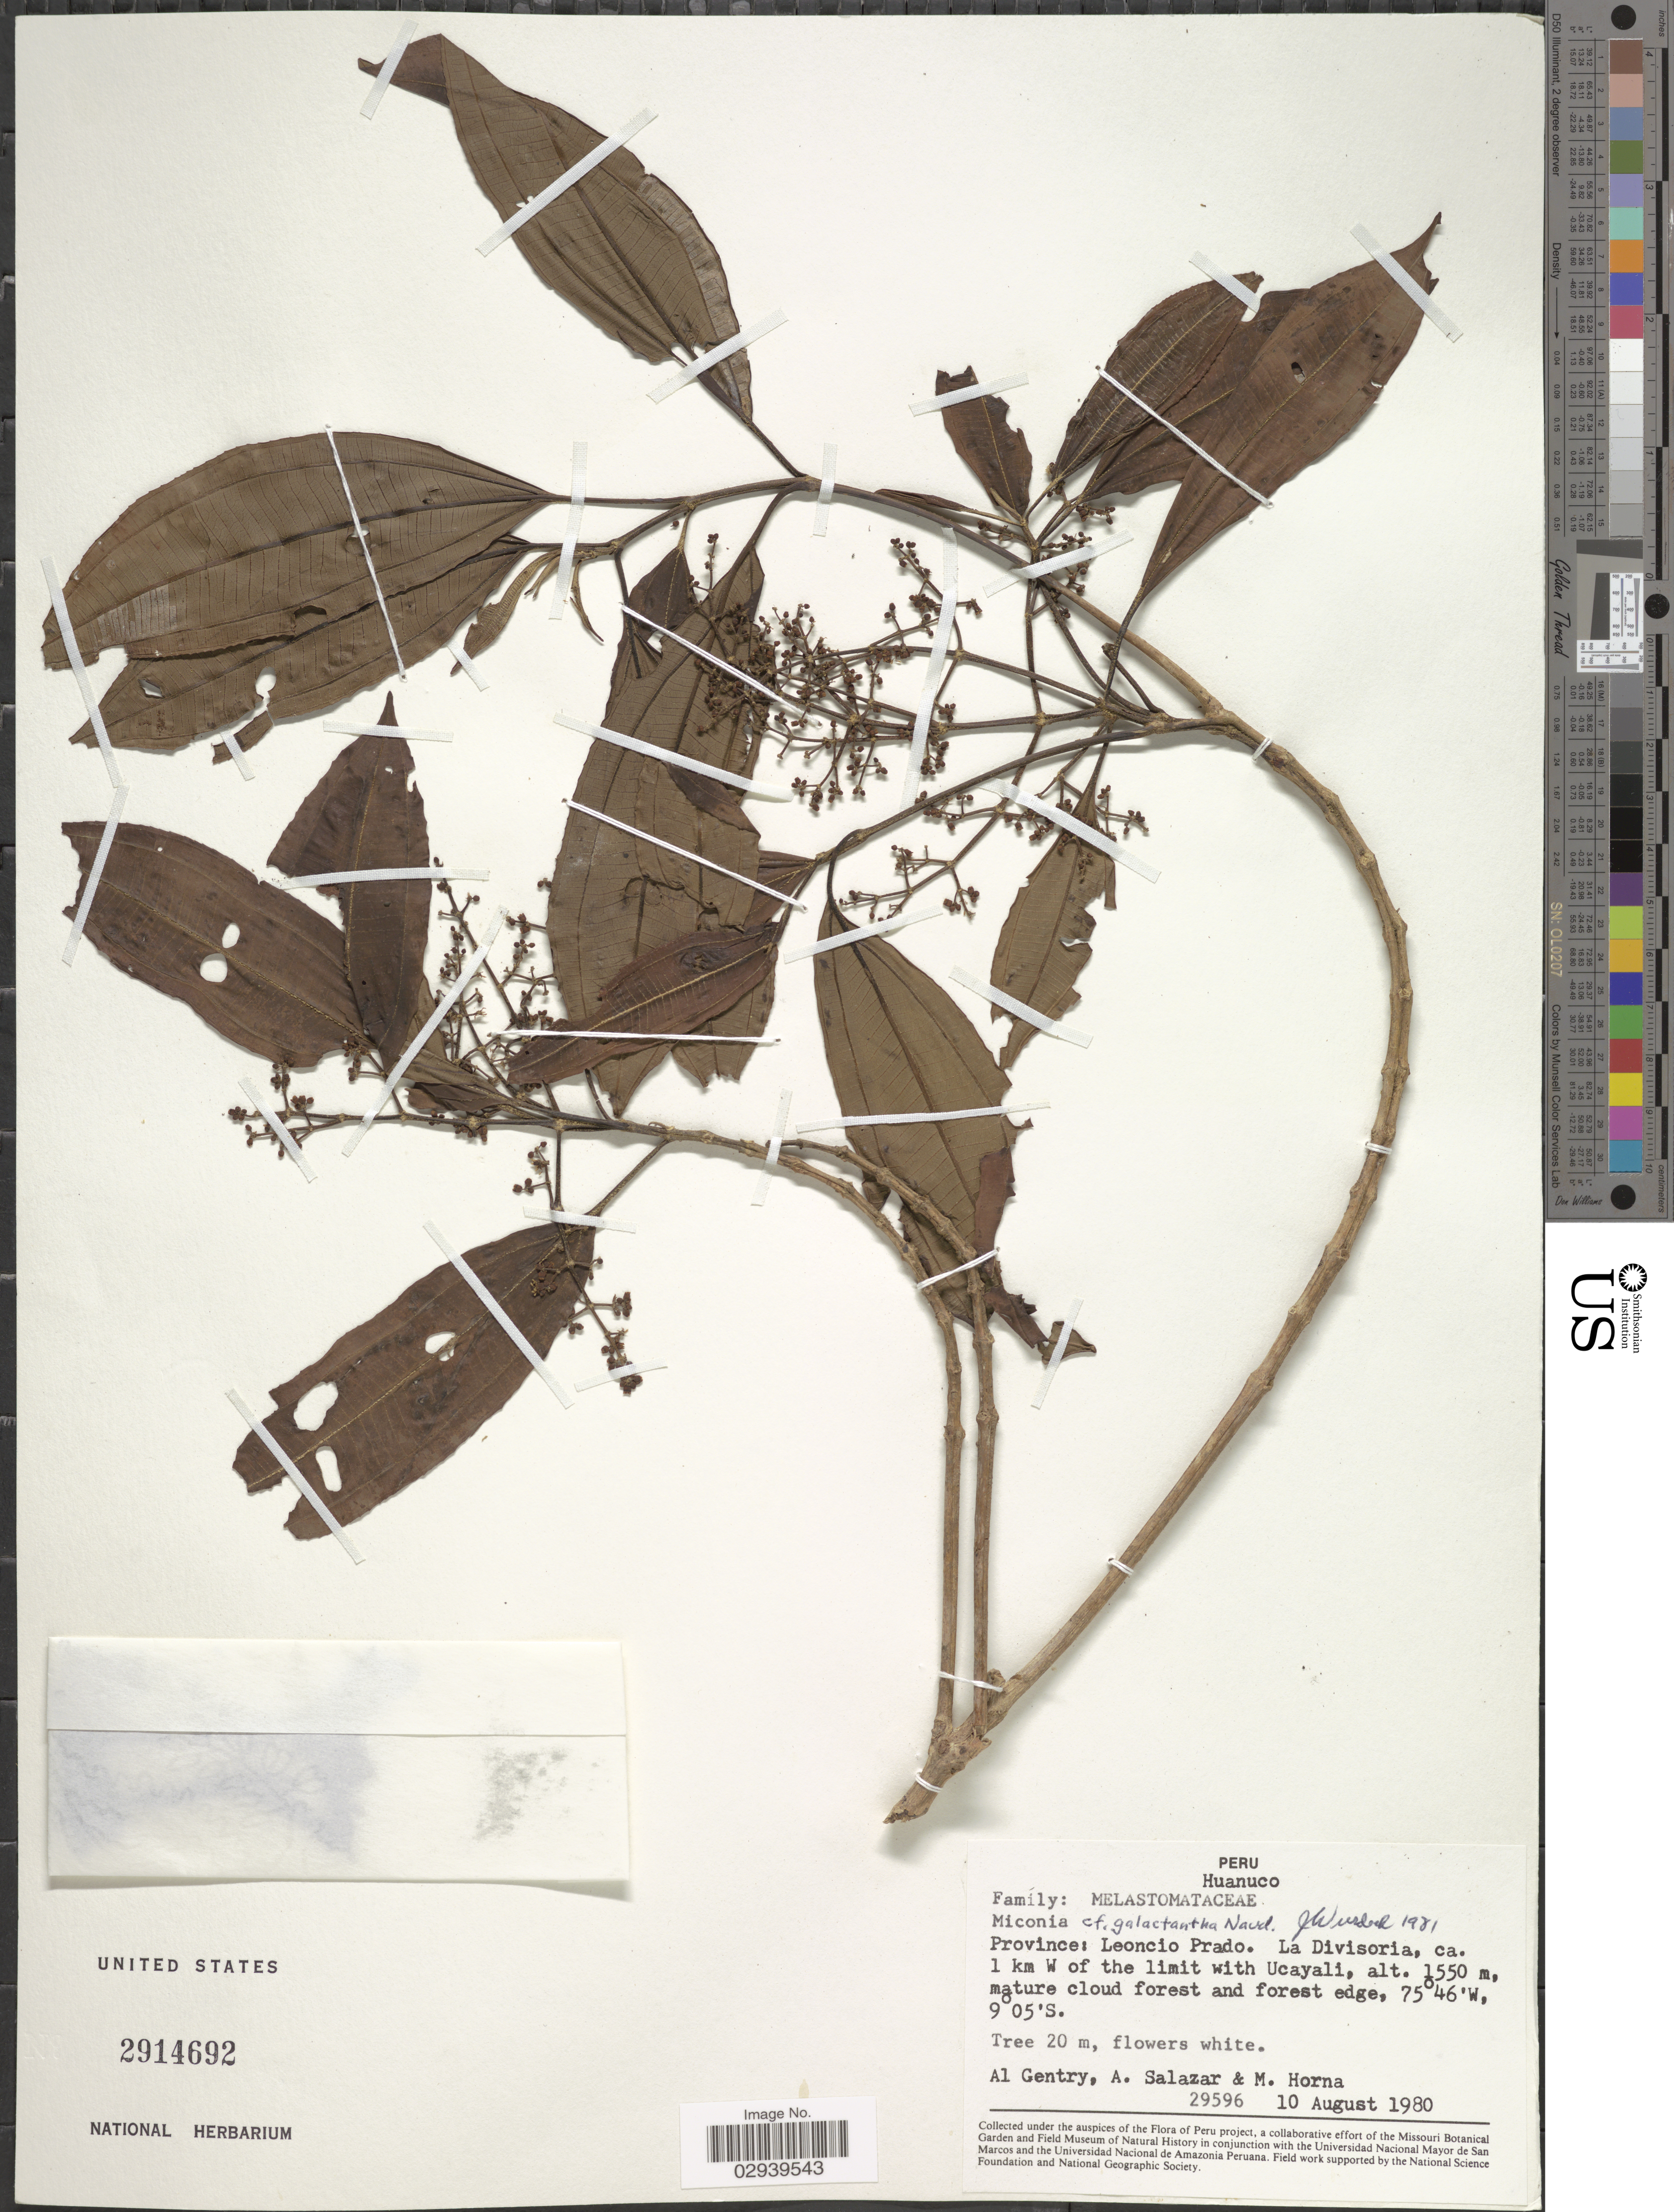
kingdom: Plantae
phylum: Tracheophyta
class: Magnoliopsida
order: Myrtales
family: Melastomataceae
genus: Miconia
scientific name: Miconia galactantha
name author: Naudin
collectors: A. H. Gentry, A. Salazar & M. Horna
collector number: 29596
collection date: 1980-08-10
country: Peru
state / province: Huánuco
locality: Province: Leoncio Prado. La Divisoria, ca. 1 km W of the limit with Ucayali.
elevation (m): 1550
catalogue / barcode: US 2914692